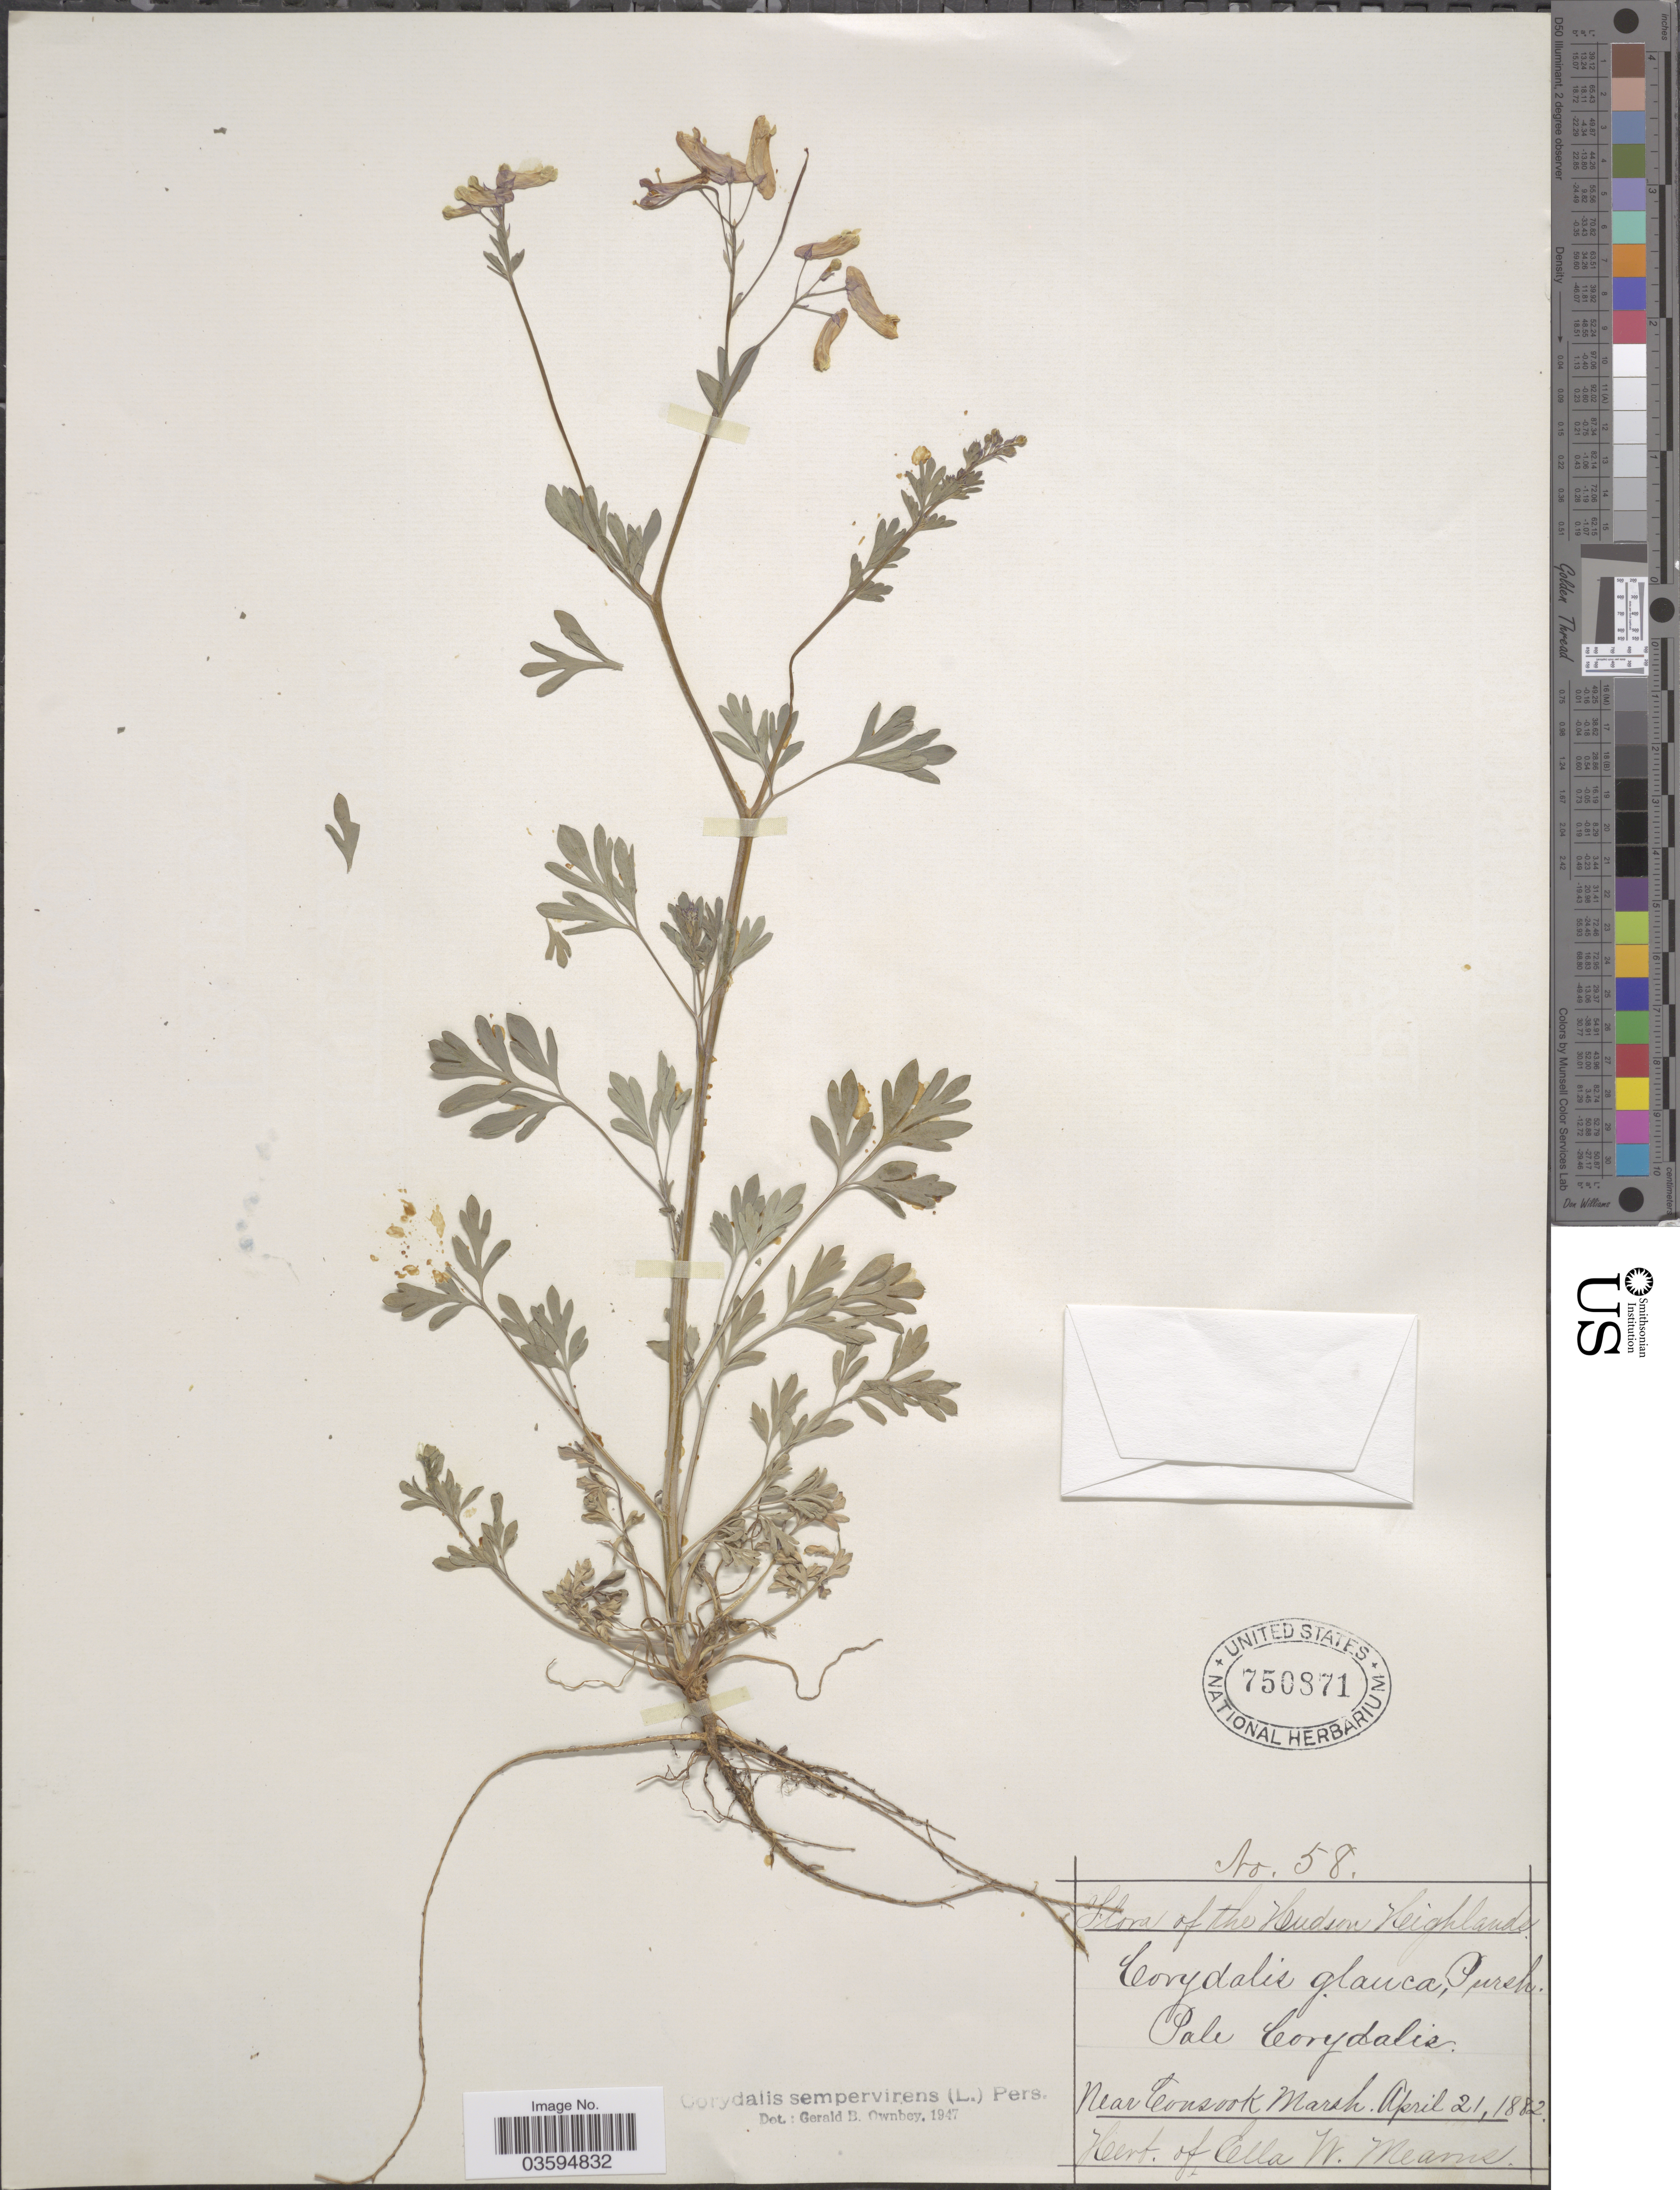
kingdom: Plantae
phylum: Tracheophyta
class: Magnoliopsida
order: Ranunculales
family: Papaveraceae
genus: Capnoides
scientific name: Capnoides sempervirens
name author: (L.) Borkh.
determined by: Strong, M. T., (US), Smithsonian Institution - National Museum of Natural History (UNITED STATES)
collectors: ex herb. Cella N. Mearns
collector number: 58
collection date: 1882-04-21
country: United States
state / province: New York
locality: The Hudson Highlands. Near Consook Marsh.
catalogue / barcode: US 750871